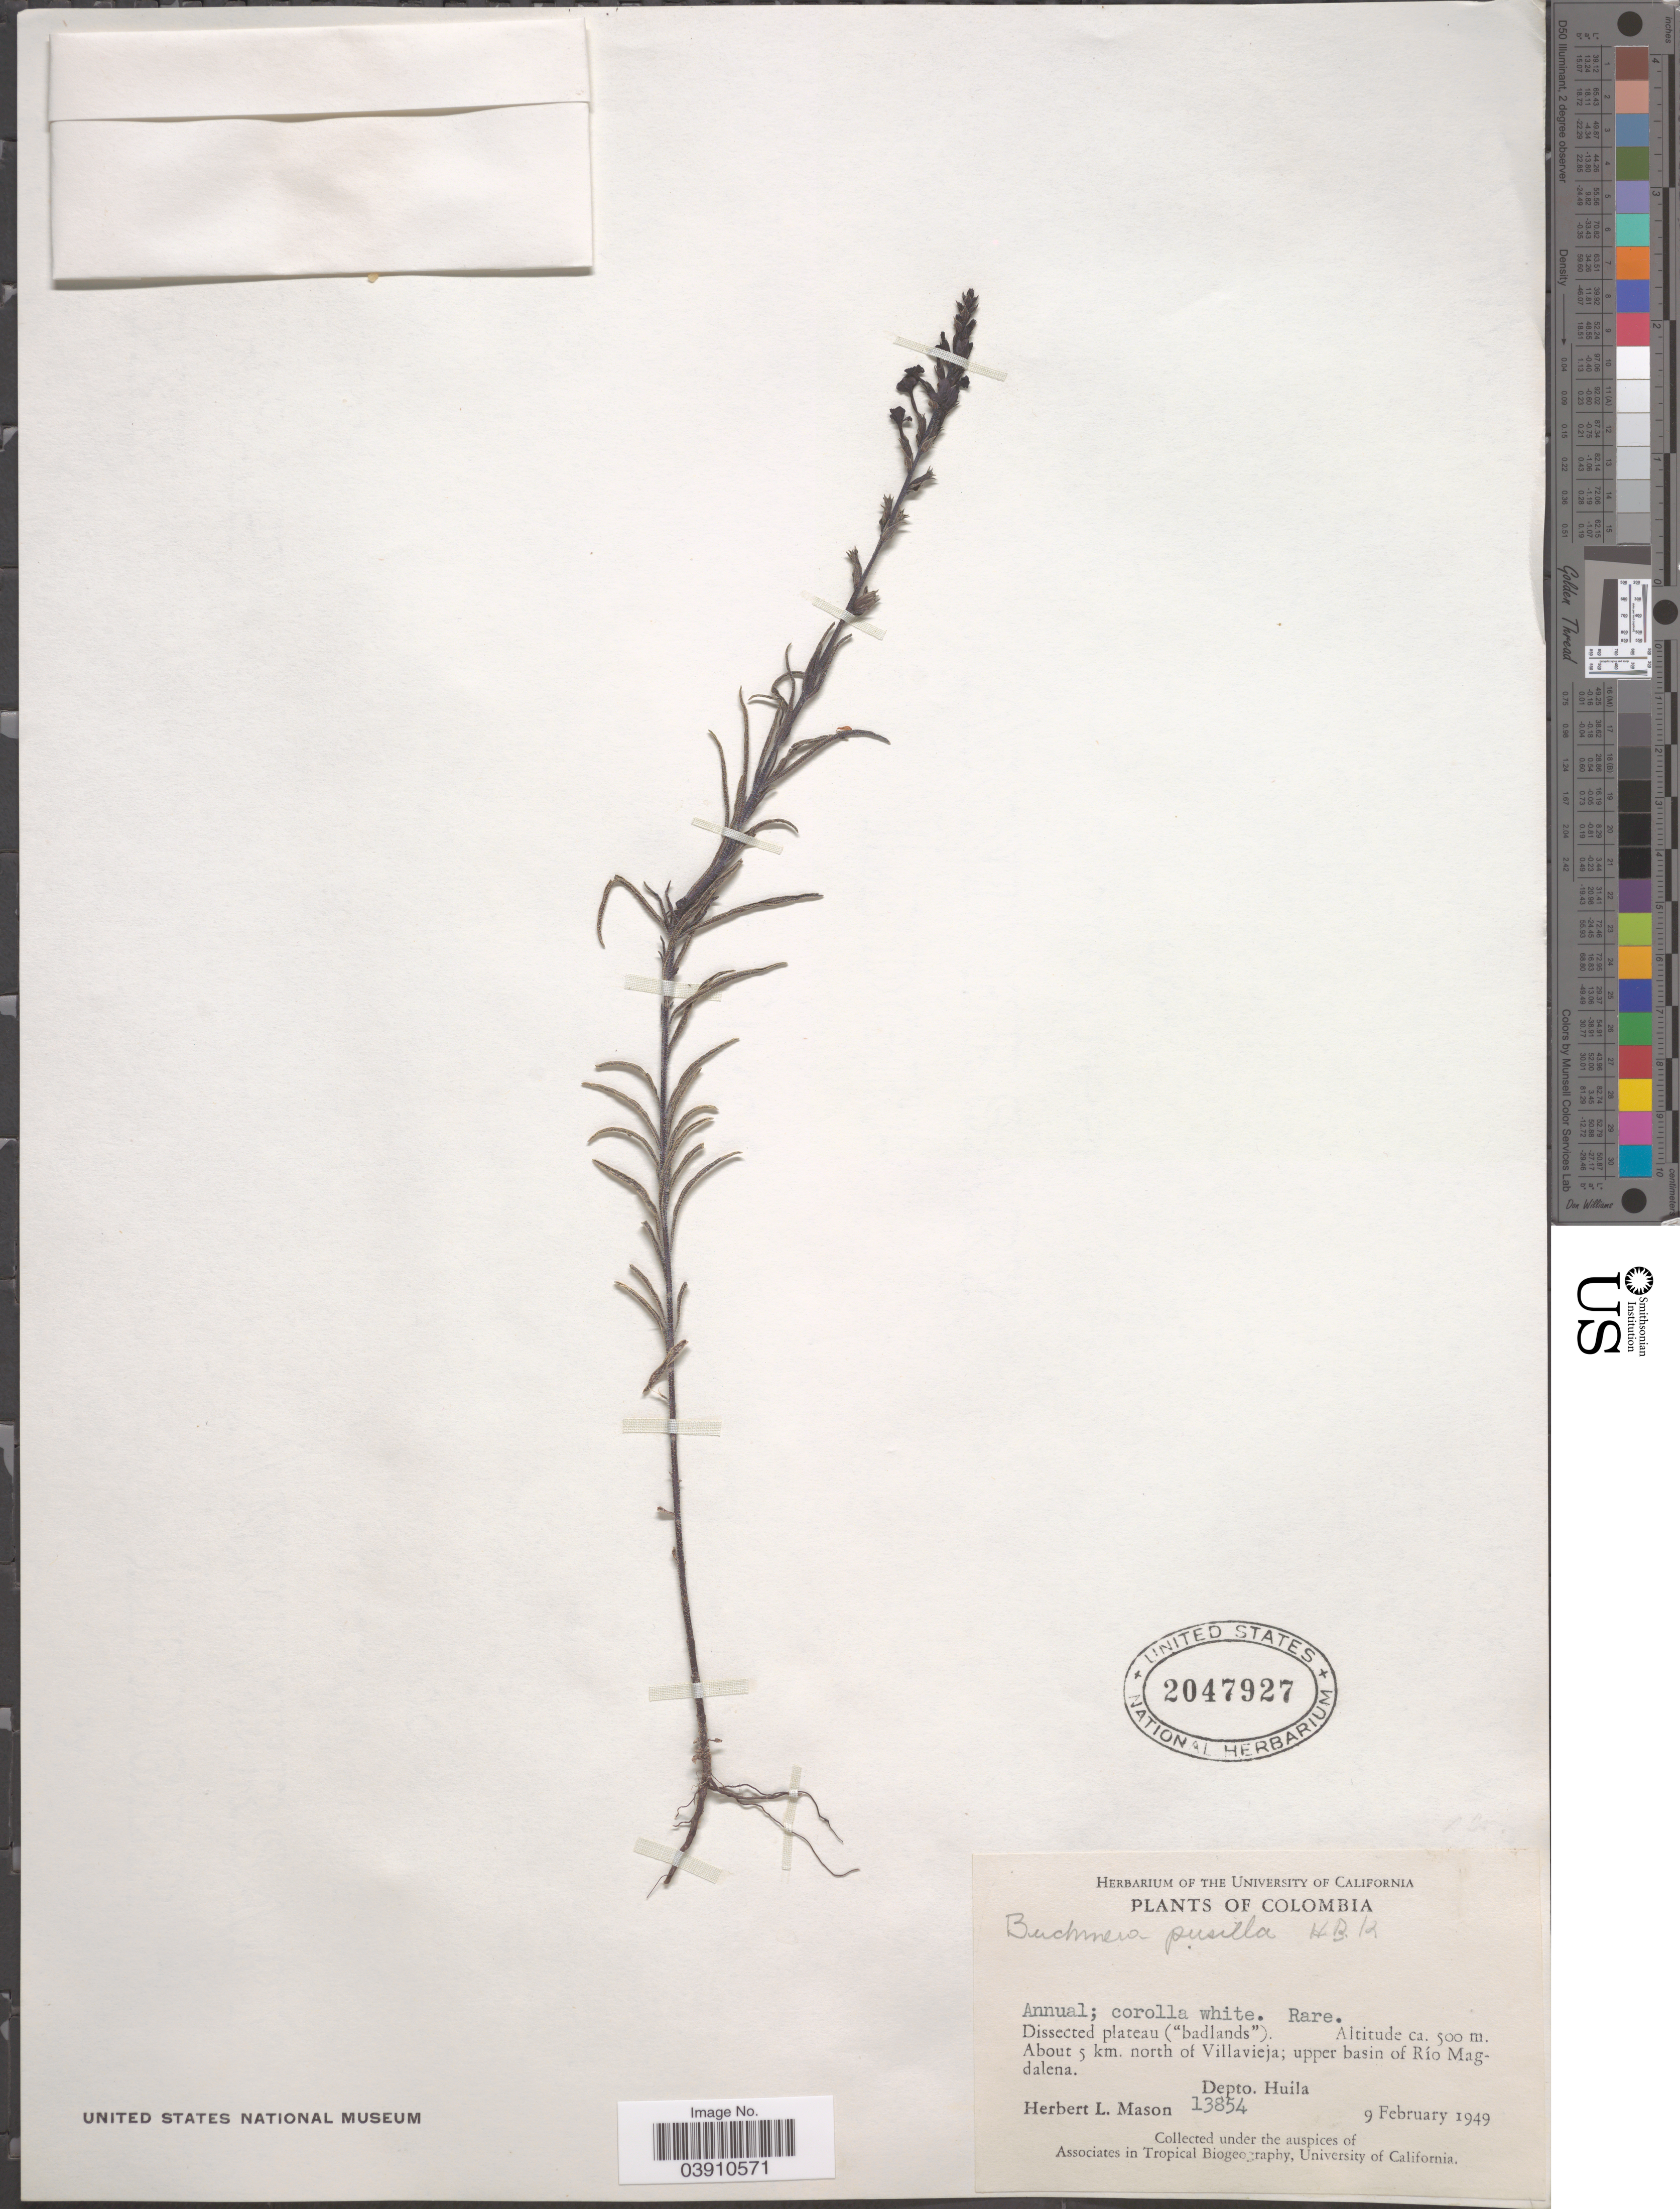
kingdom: Plantae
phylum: Tracheophyta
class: Magnoliopsida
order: Lamiales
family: Orobanchaceae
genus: Buchnera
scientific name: Buchnera pusilla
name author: Kunth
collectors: H. L. Mason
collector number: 13854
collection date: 1949-02-09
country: Colombia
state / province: Huila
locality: About 5 km. north of Villavieja; upper basin of Río Magdalena. Depto. Huila.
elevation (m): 500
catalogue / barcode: US 2047927